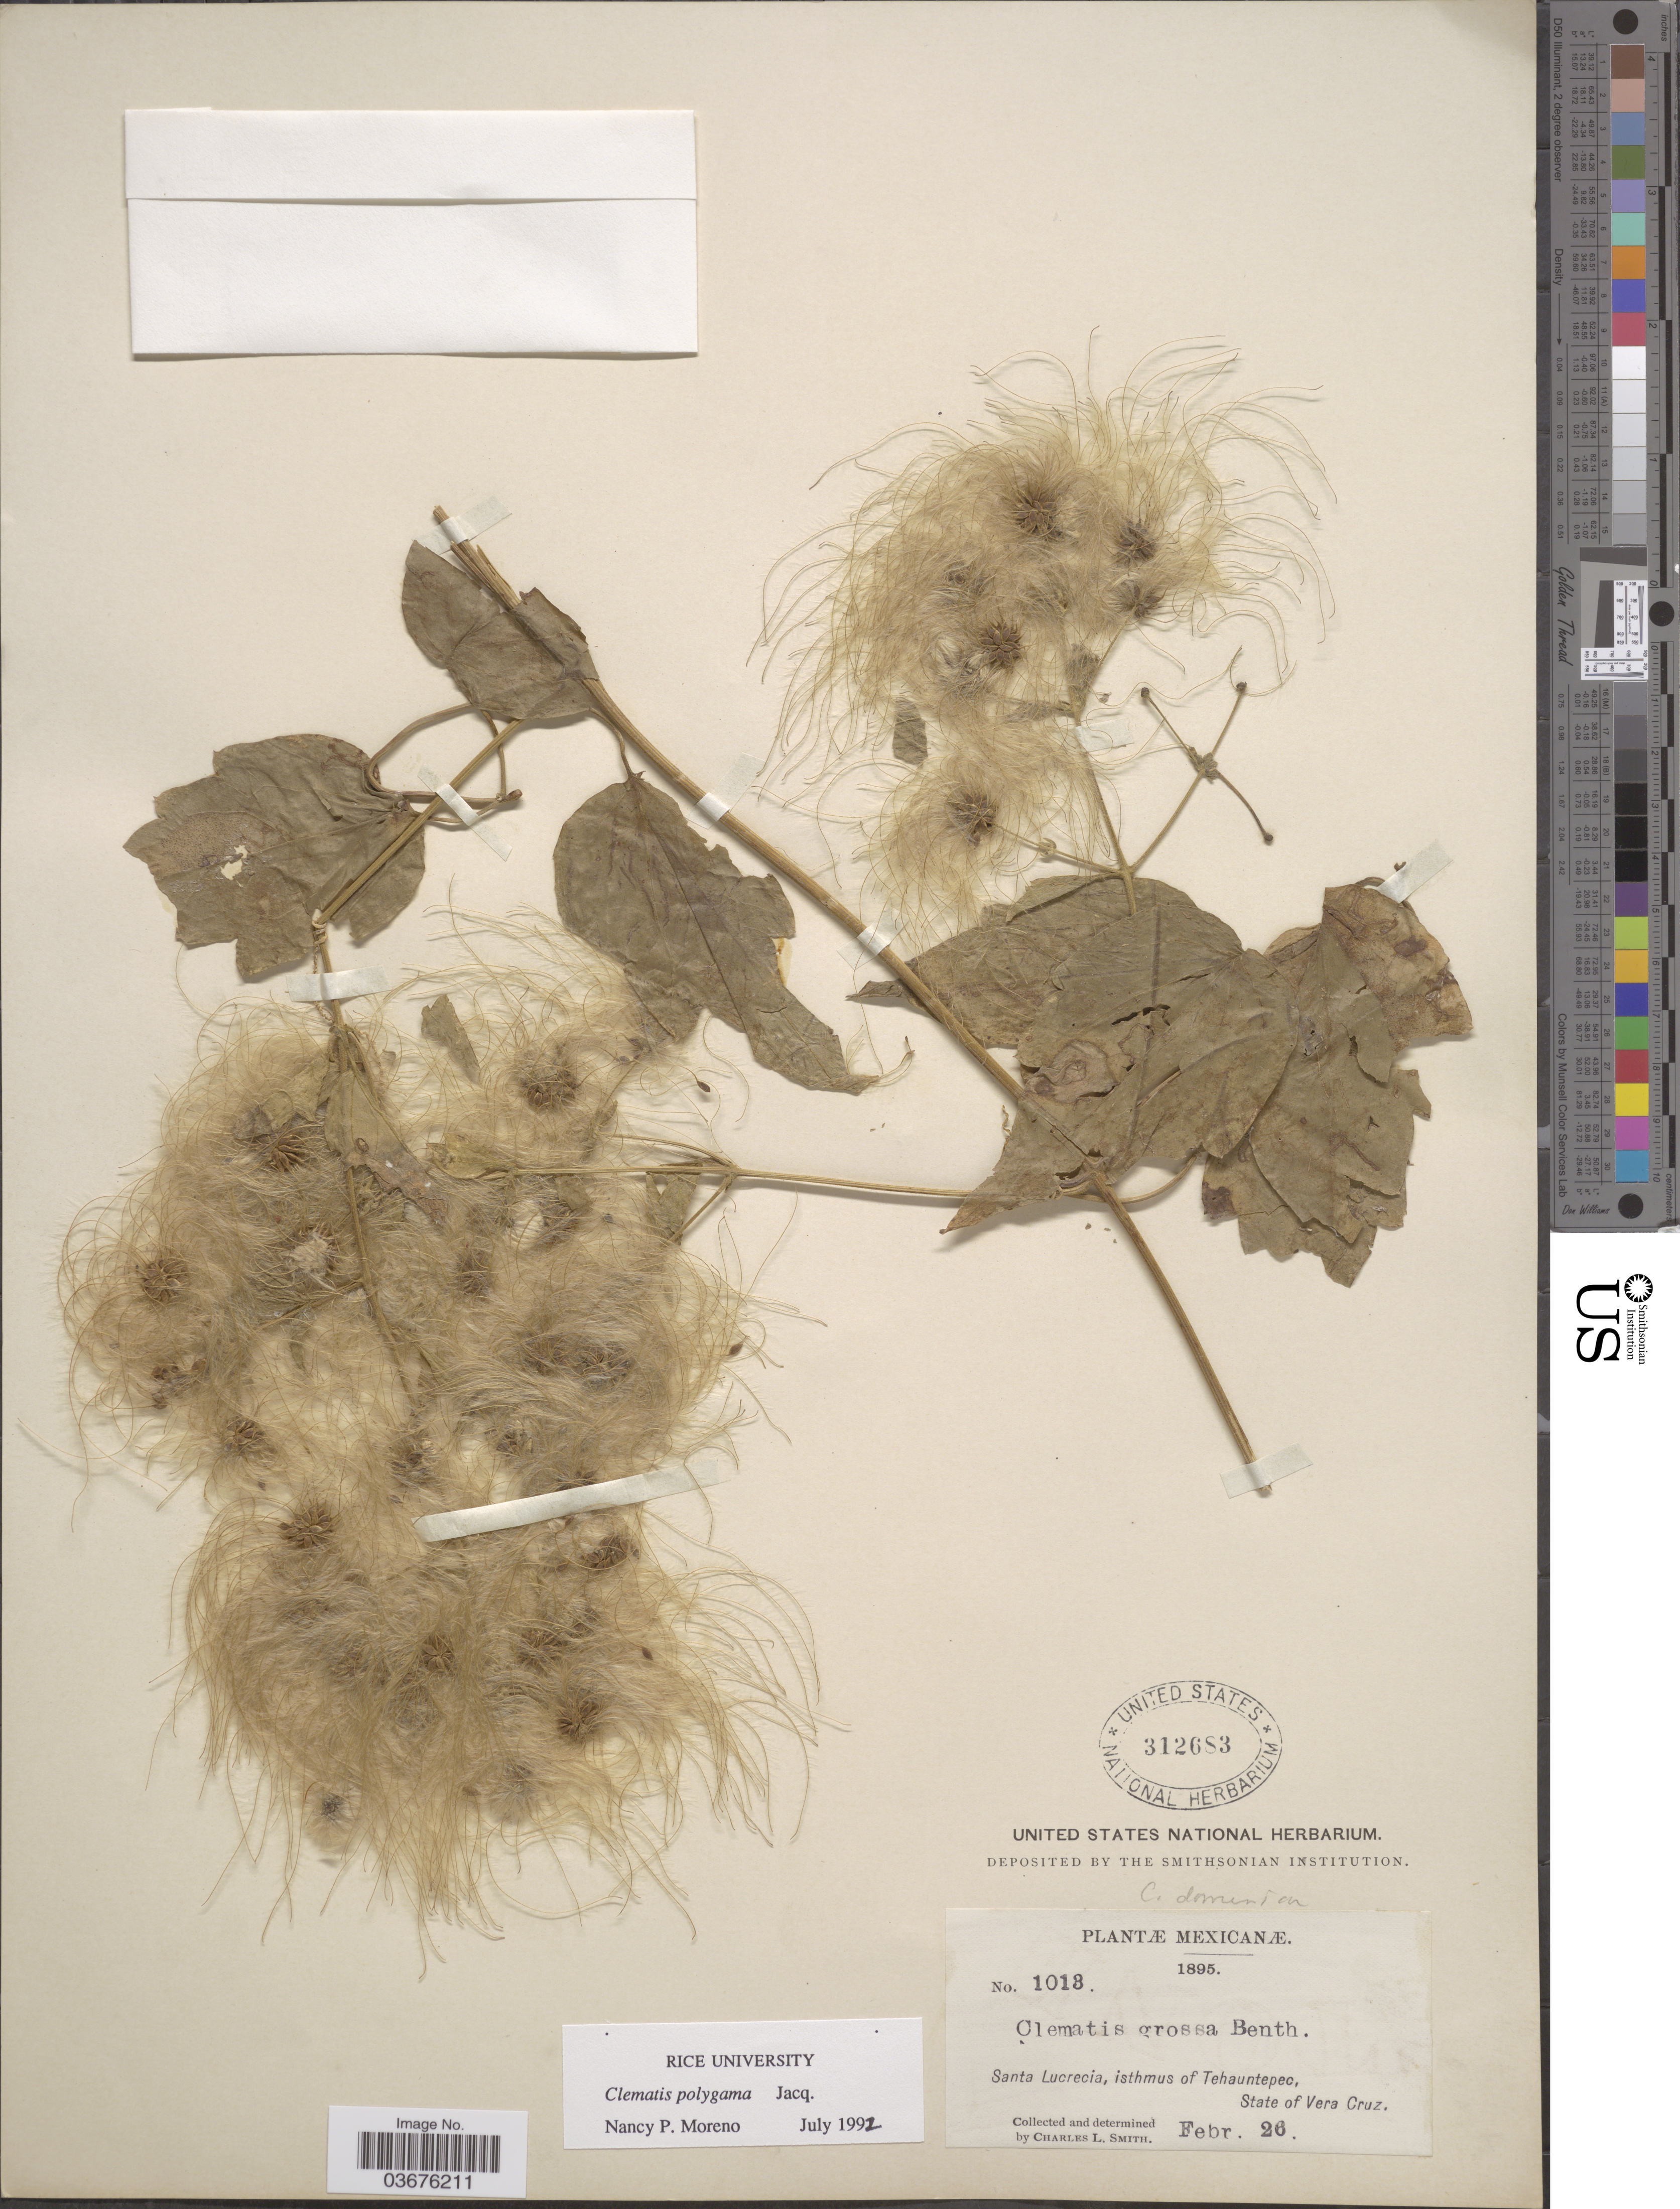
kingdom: Plantae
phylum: Tracheophyta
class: Magnoliopsida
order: Ranunculales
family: Ranunculaceae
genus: Clematis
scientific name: Clematis polygama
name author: Jacq.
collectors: C. L. Smith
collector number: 1013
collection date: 1895-02-26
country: Mexico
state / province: Veracruz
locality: Santa Lucrecia, isthmus of Tehuantepec, State of Vera Cruz.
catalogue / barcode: US 312683